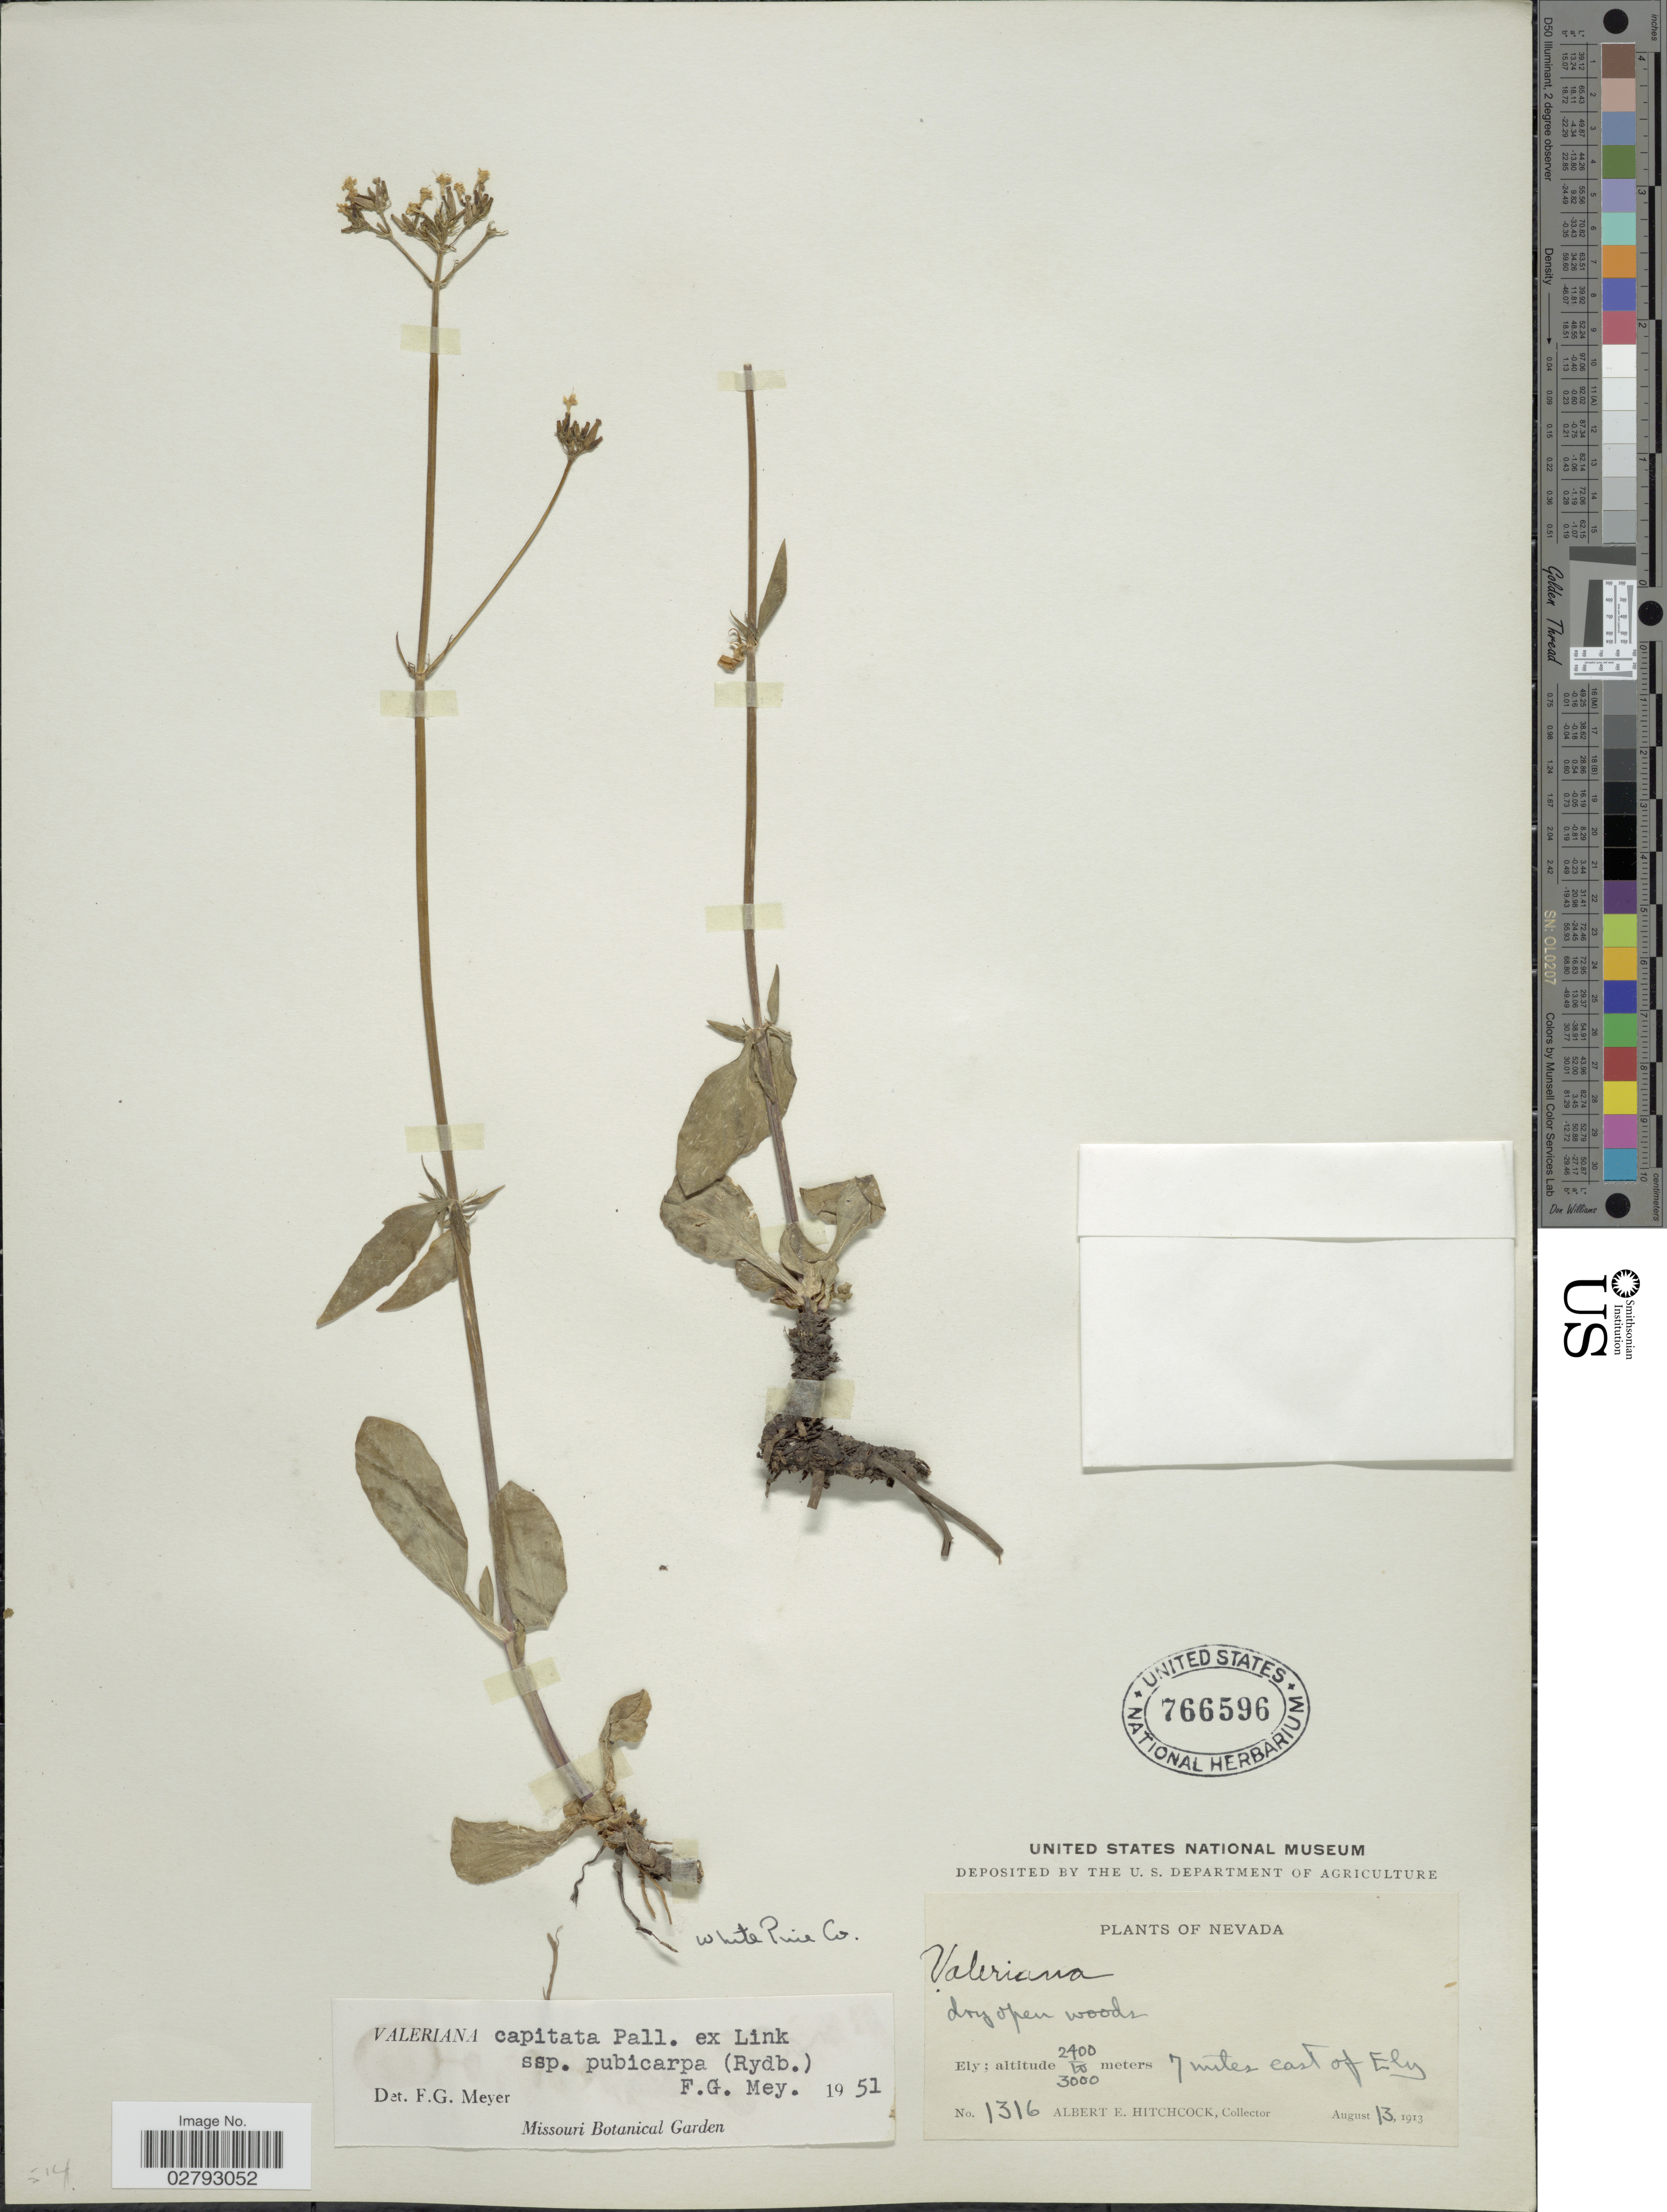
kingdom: Plantae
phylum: Tracheophyta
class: Magnoliopsida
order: Dipsacales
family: Caprifoliaceae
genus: Valeriana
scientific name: Valeriana capitata subsp. pubicarpa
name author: (Rydb.) F.G. Mey.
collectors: A. Hitchcock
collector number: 1316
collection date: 1913-08-13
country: United States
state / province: Nevada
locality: Ely. 7 miles east of Ely. White Pine Co.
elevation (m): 732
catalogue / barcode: US 766596